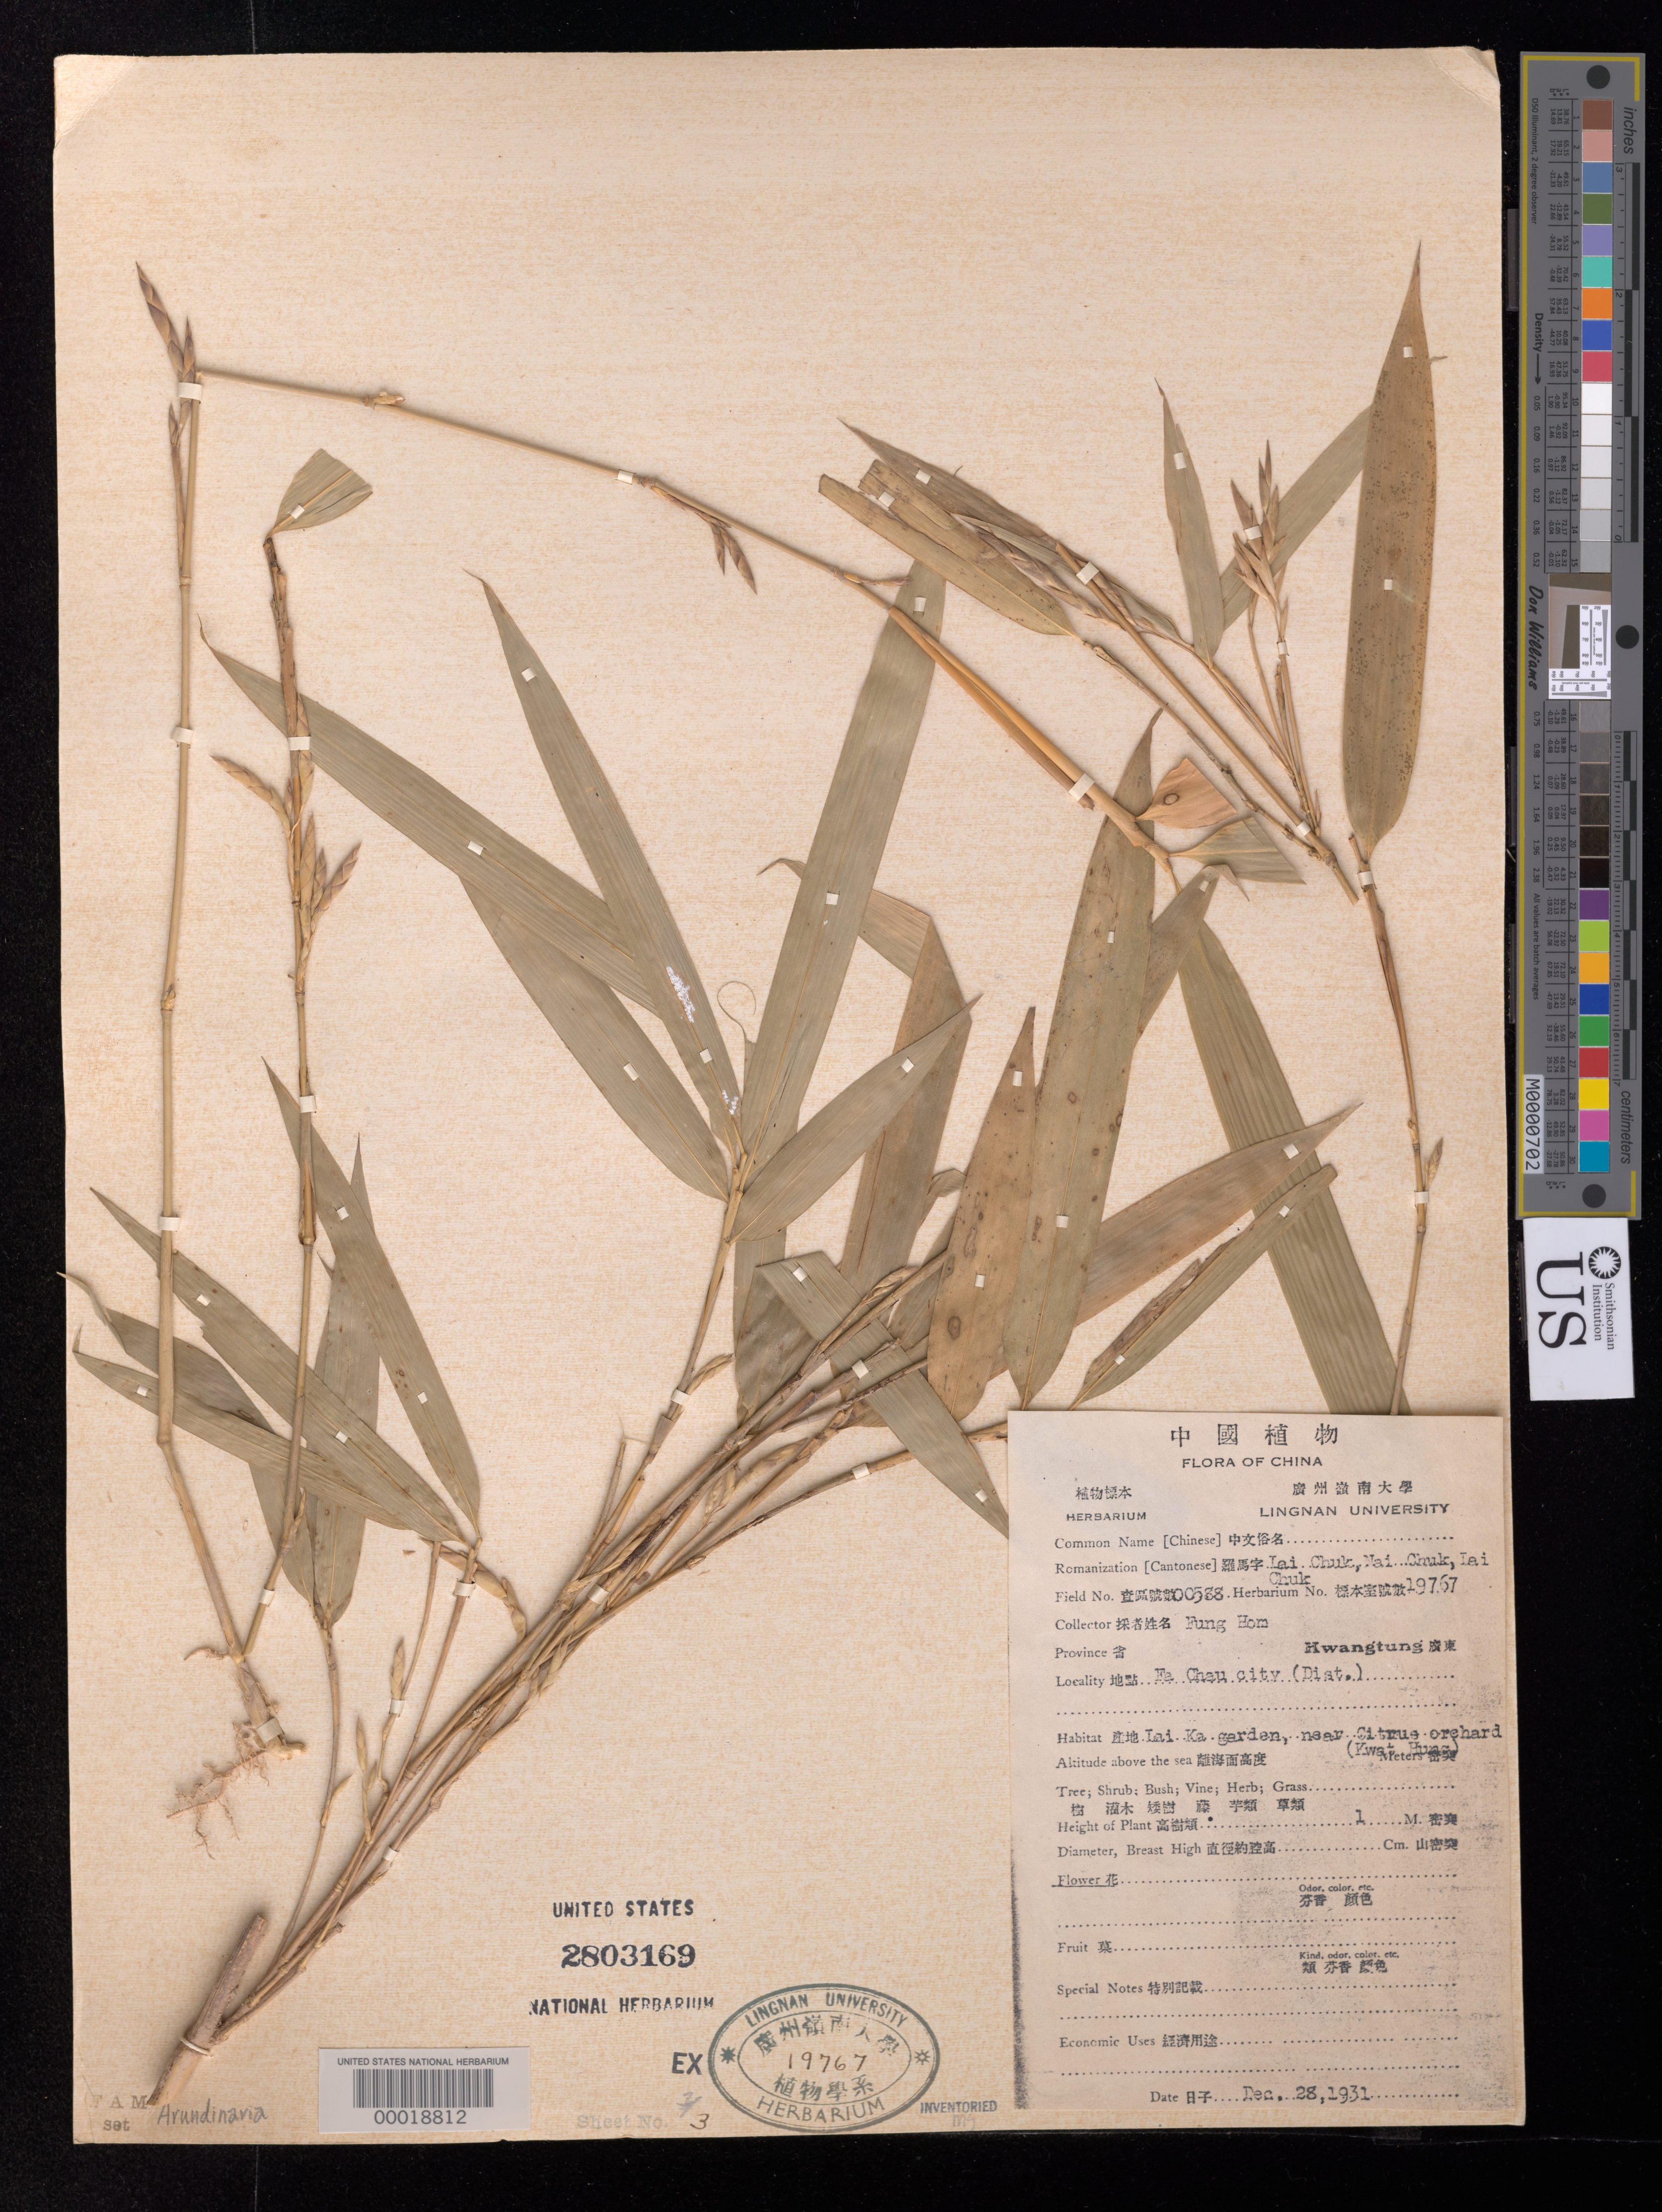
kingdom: Plantae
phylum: Tracheophyta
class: Liliopsida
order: Poales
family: Poaceae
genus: Semiarundinaria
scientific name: Semiarundinaria venusta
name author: McClure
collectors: H. L. Fung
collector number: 588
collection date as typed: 28 Dec 1931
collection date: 1931-12-28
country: China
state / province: Guangdong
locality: Fa Chau City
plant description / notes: Branch Complement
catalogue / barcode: US 2803169